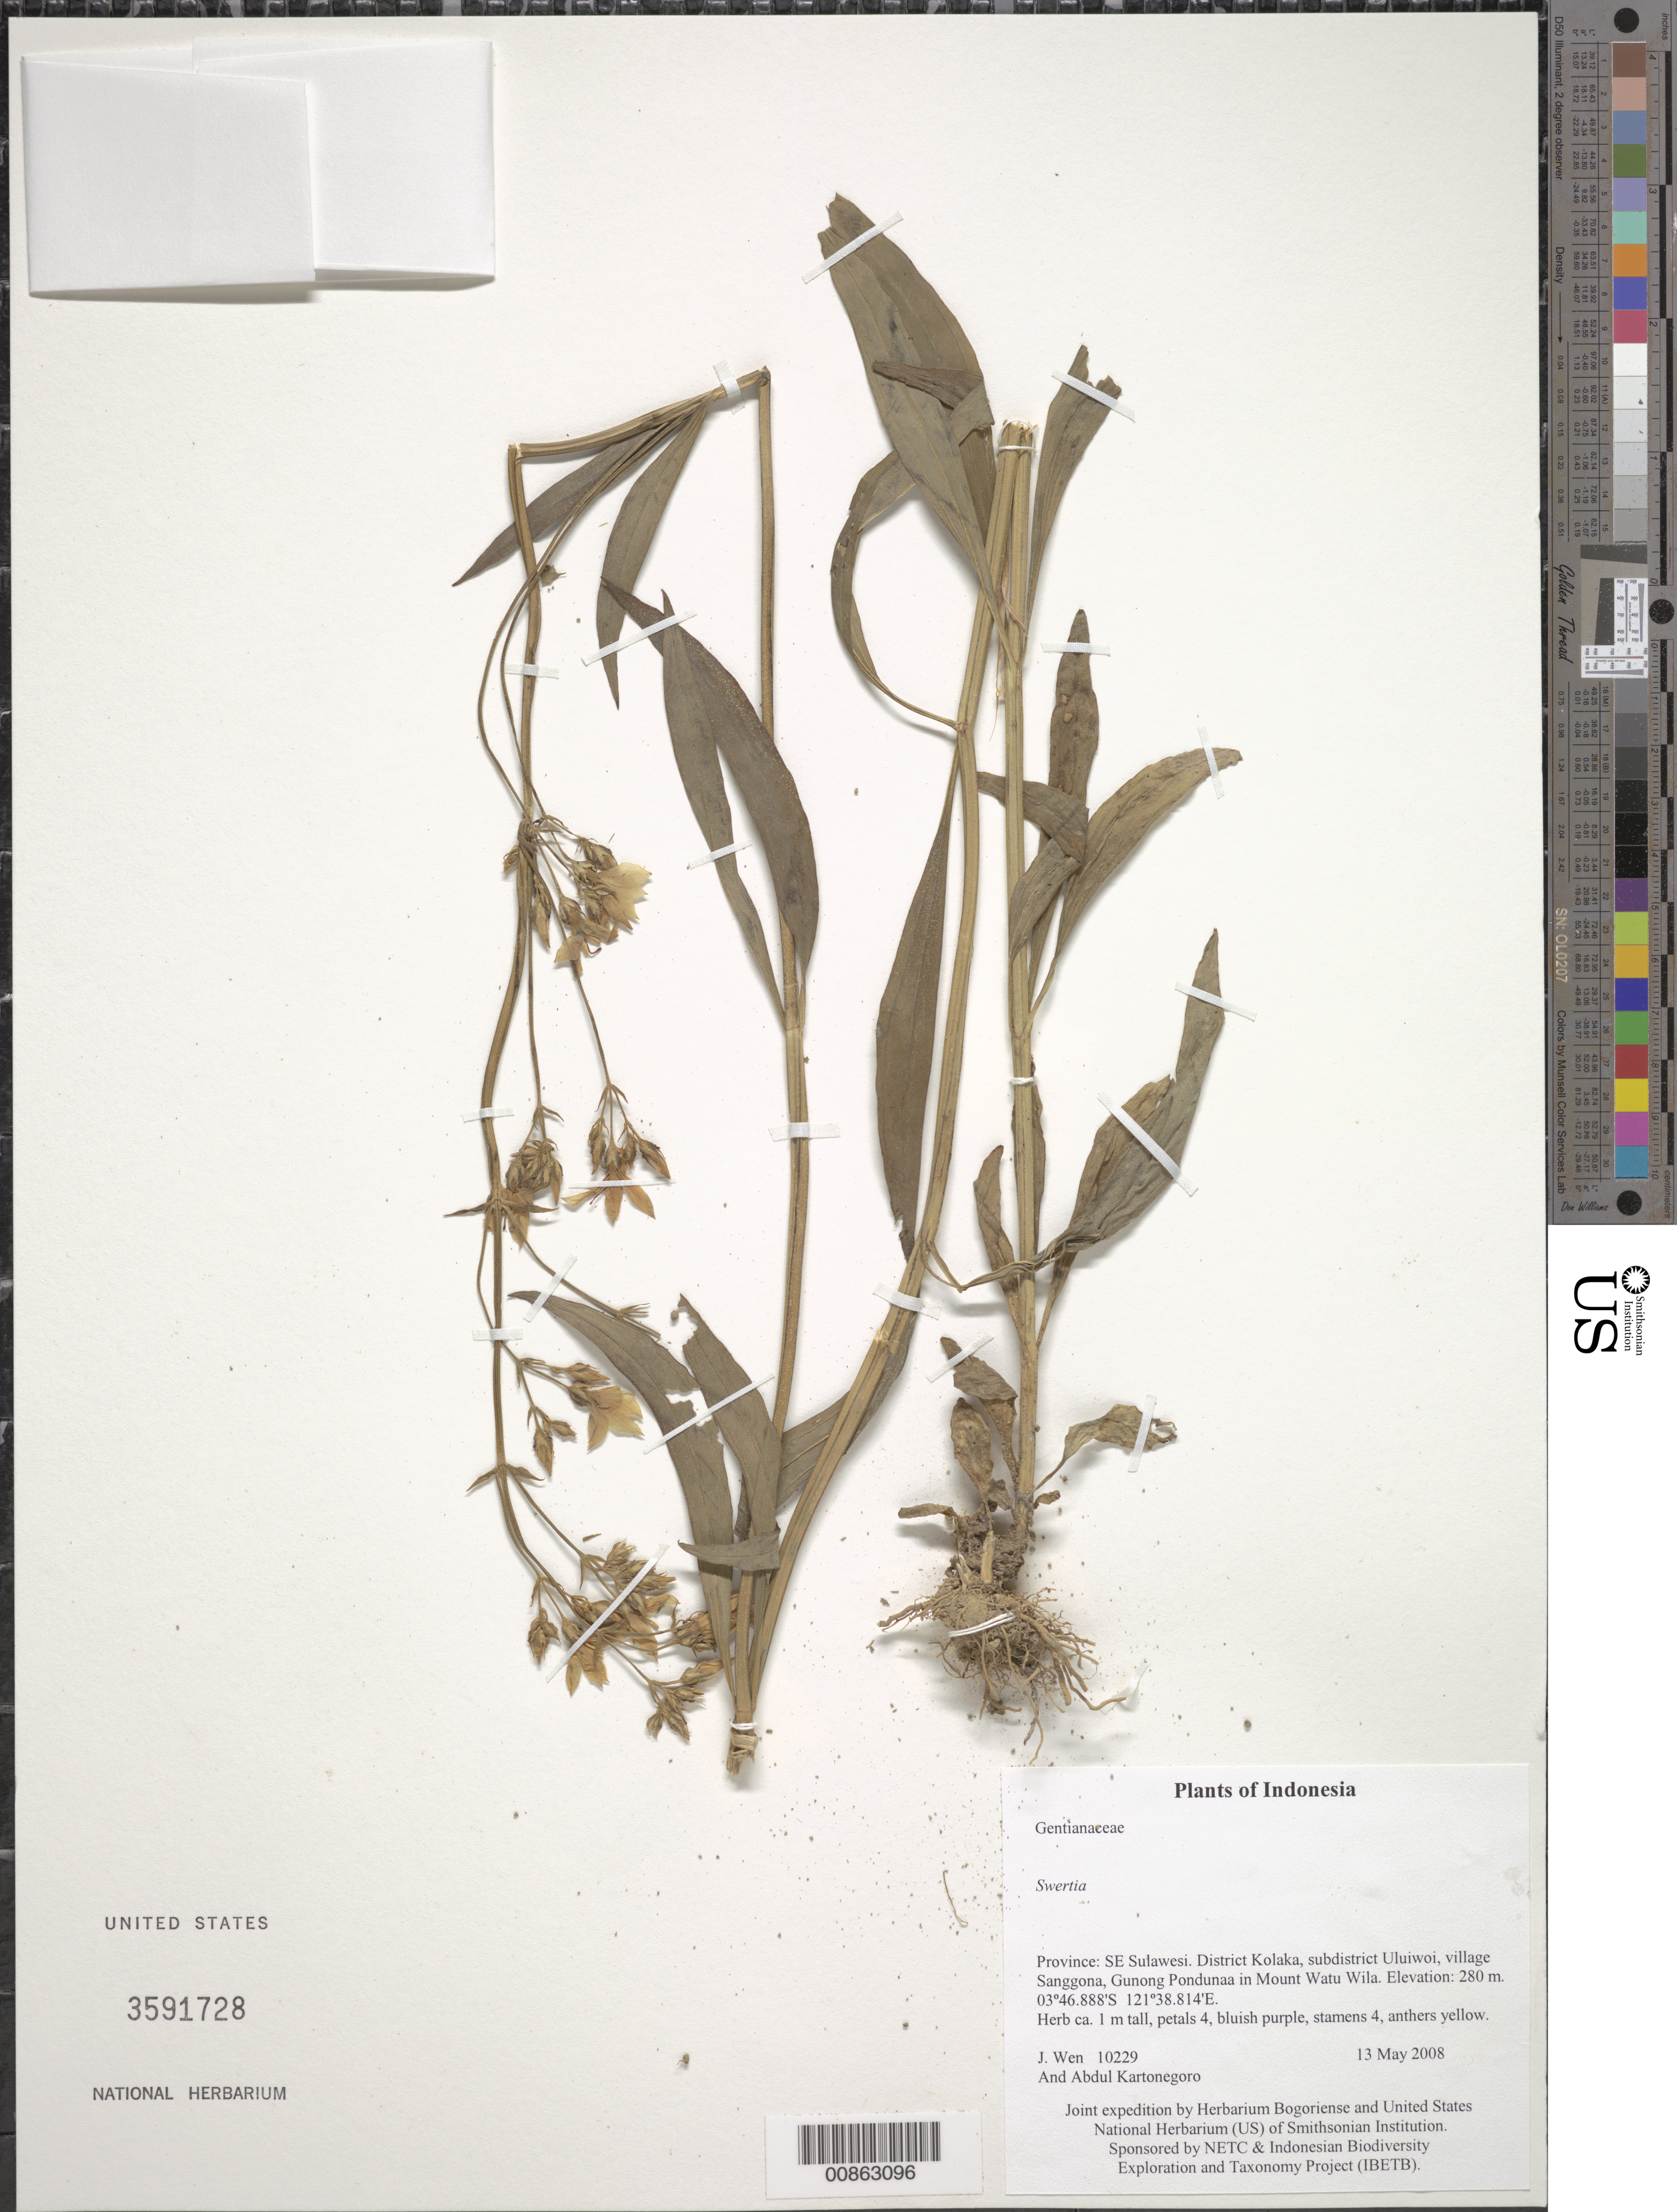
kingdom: Plantae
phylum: Tracheophyta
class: Magnoliopsida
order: Gentianales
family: Gentianaceae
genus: Swertia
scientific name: Swertia sp.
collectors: J. Wen & A. Kartonegoro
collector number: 10229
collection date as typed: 13 May 2008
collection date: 2008-05-13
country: Indonesia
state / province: Sulawesi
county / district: Sulawesi Tenggara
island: Sulawesi [Celebes]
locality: District Kolaka, subdistrict Uluiwoi, village Sanggona, Gunong Pondunaa in Mount Watu Wila.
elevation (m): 280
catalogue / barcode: US 3591728